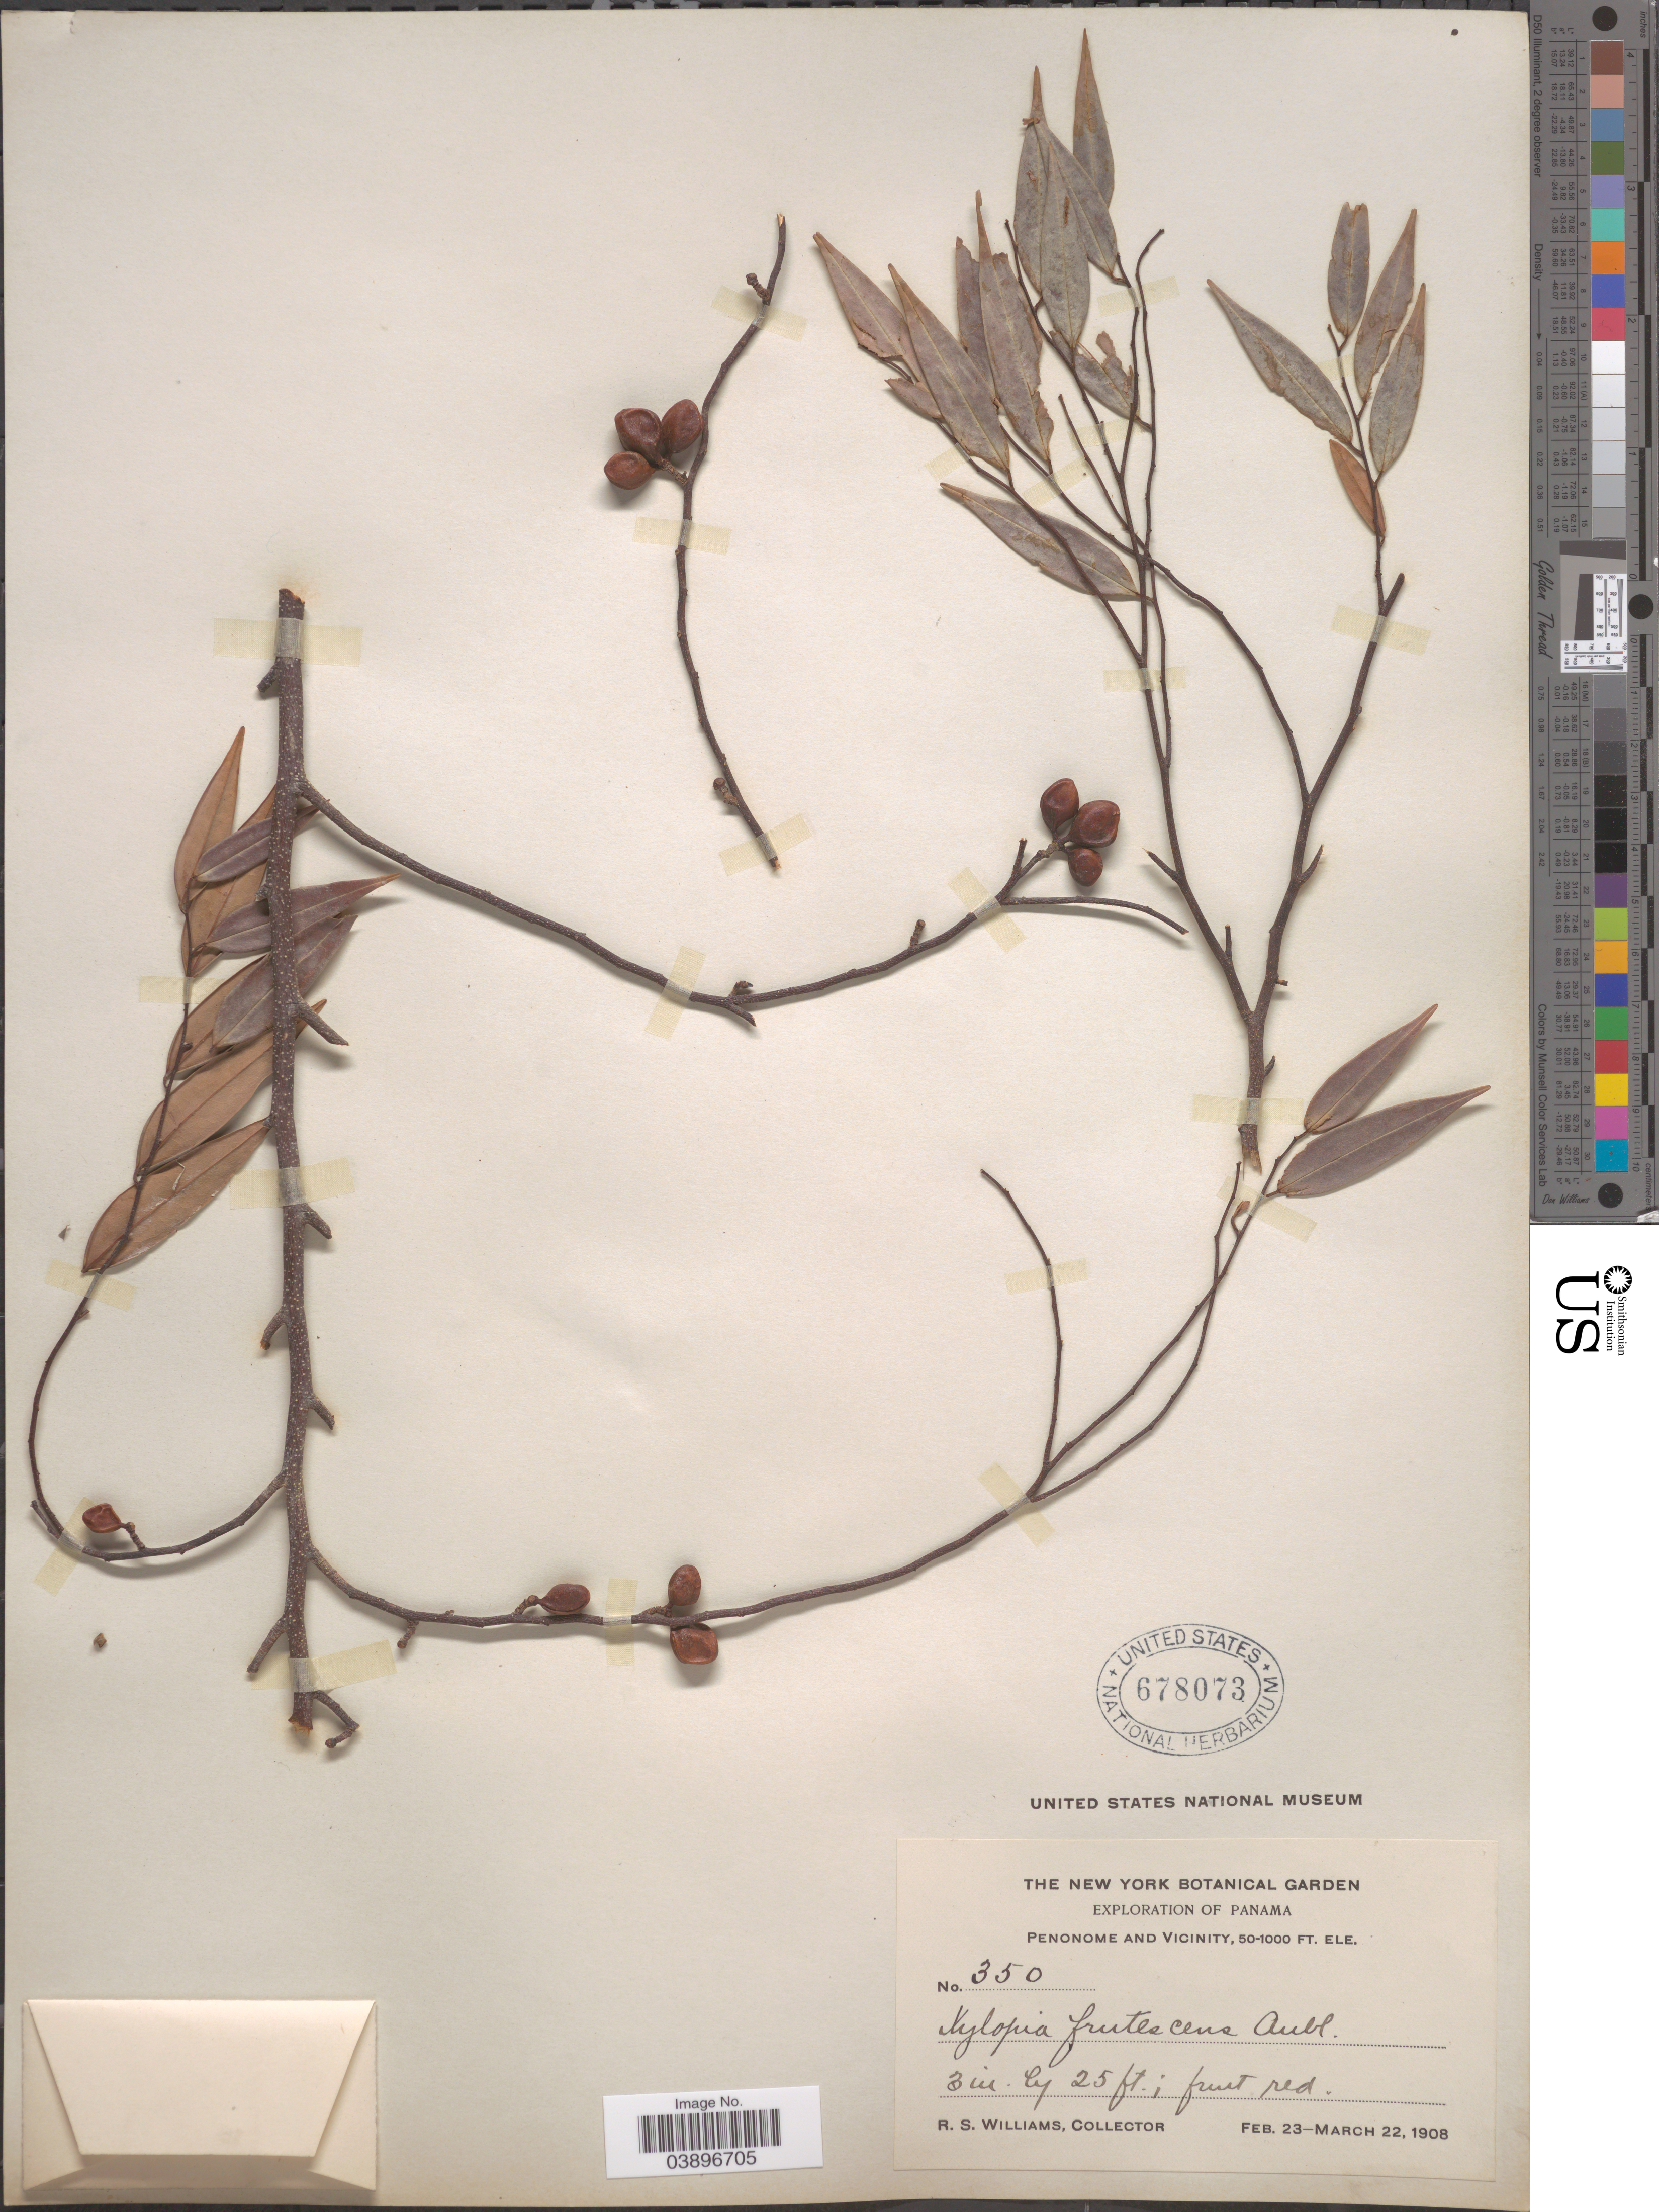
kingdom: Plantae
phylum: Tracheophyta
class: Magnoliopsida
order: Magnoliales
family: Annonaceae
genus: Xylopia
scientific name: Xylopia frutescens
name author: Aubl.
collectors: R. S. Williams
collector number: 350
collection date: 1908-02-23/1908-03-22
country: Panama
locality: Penonome and vicinity.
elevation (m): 15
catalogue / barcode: US 678073